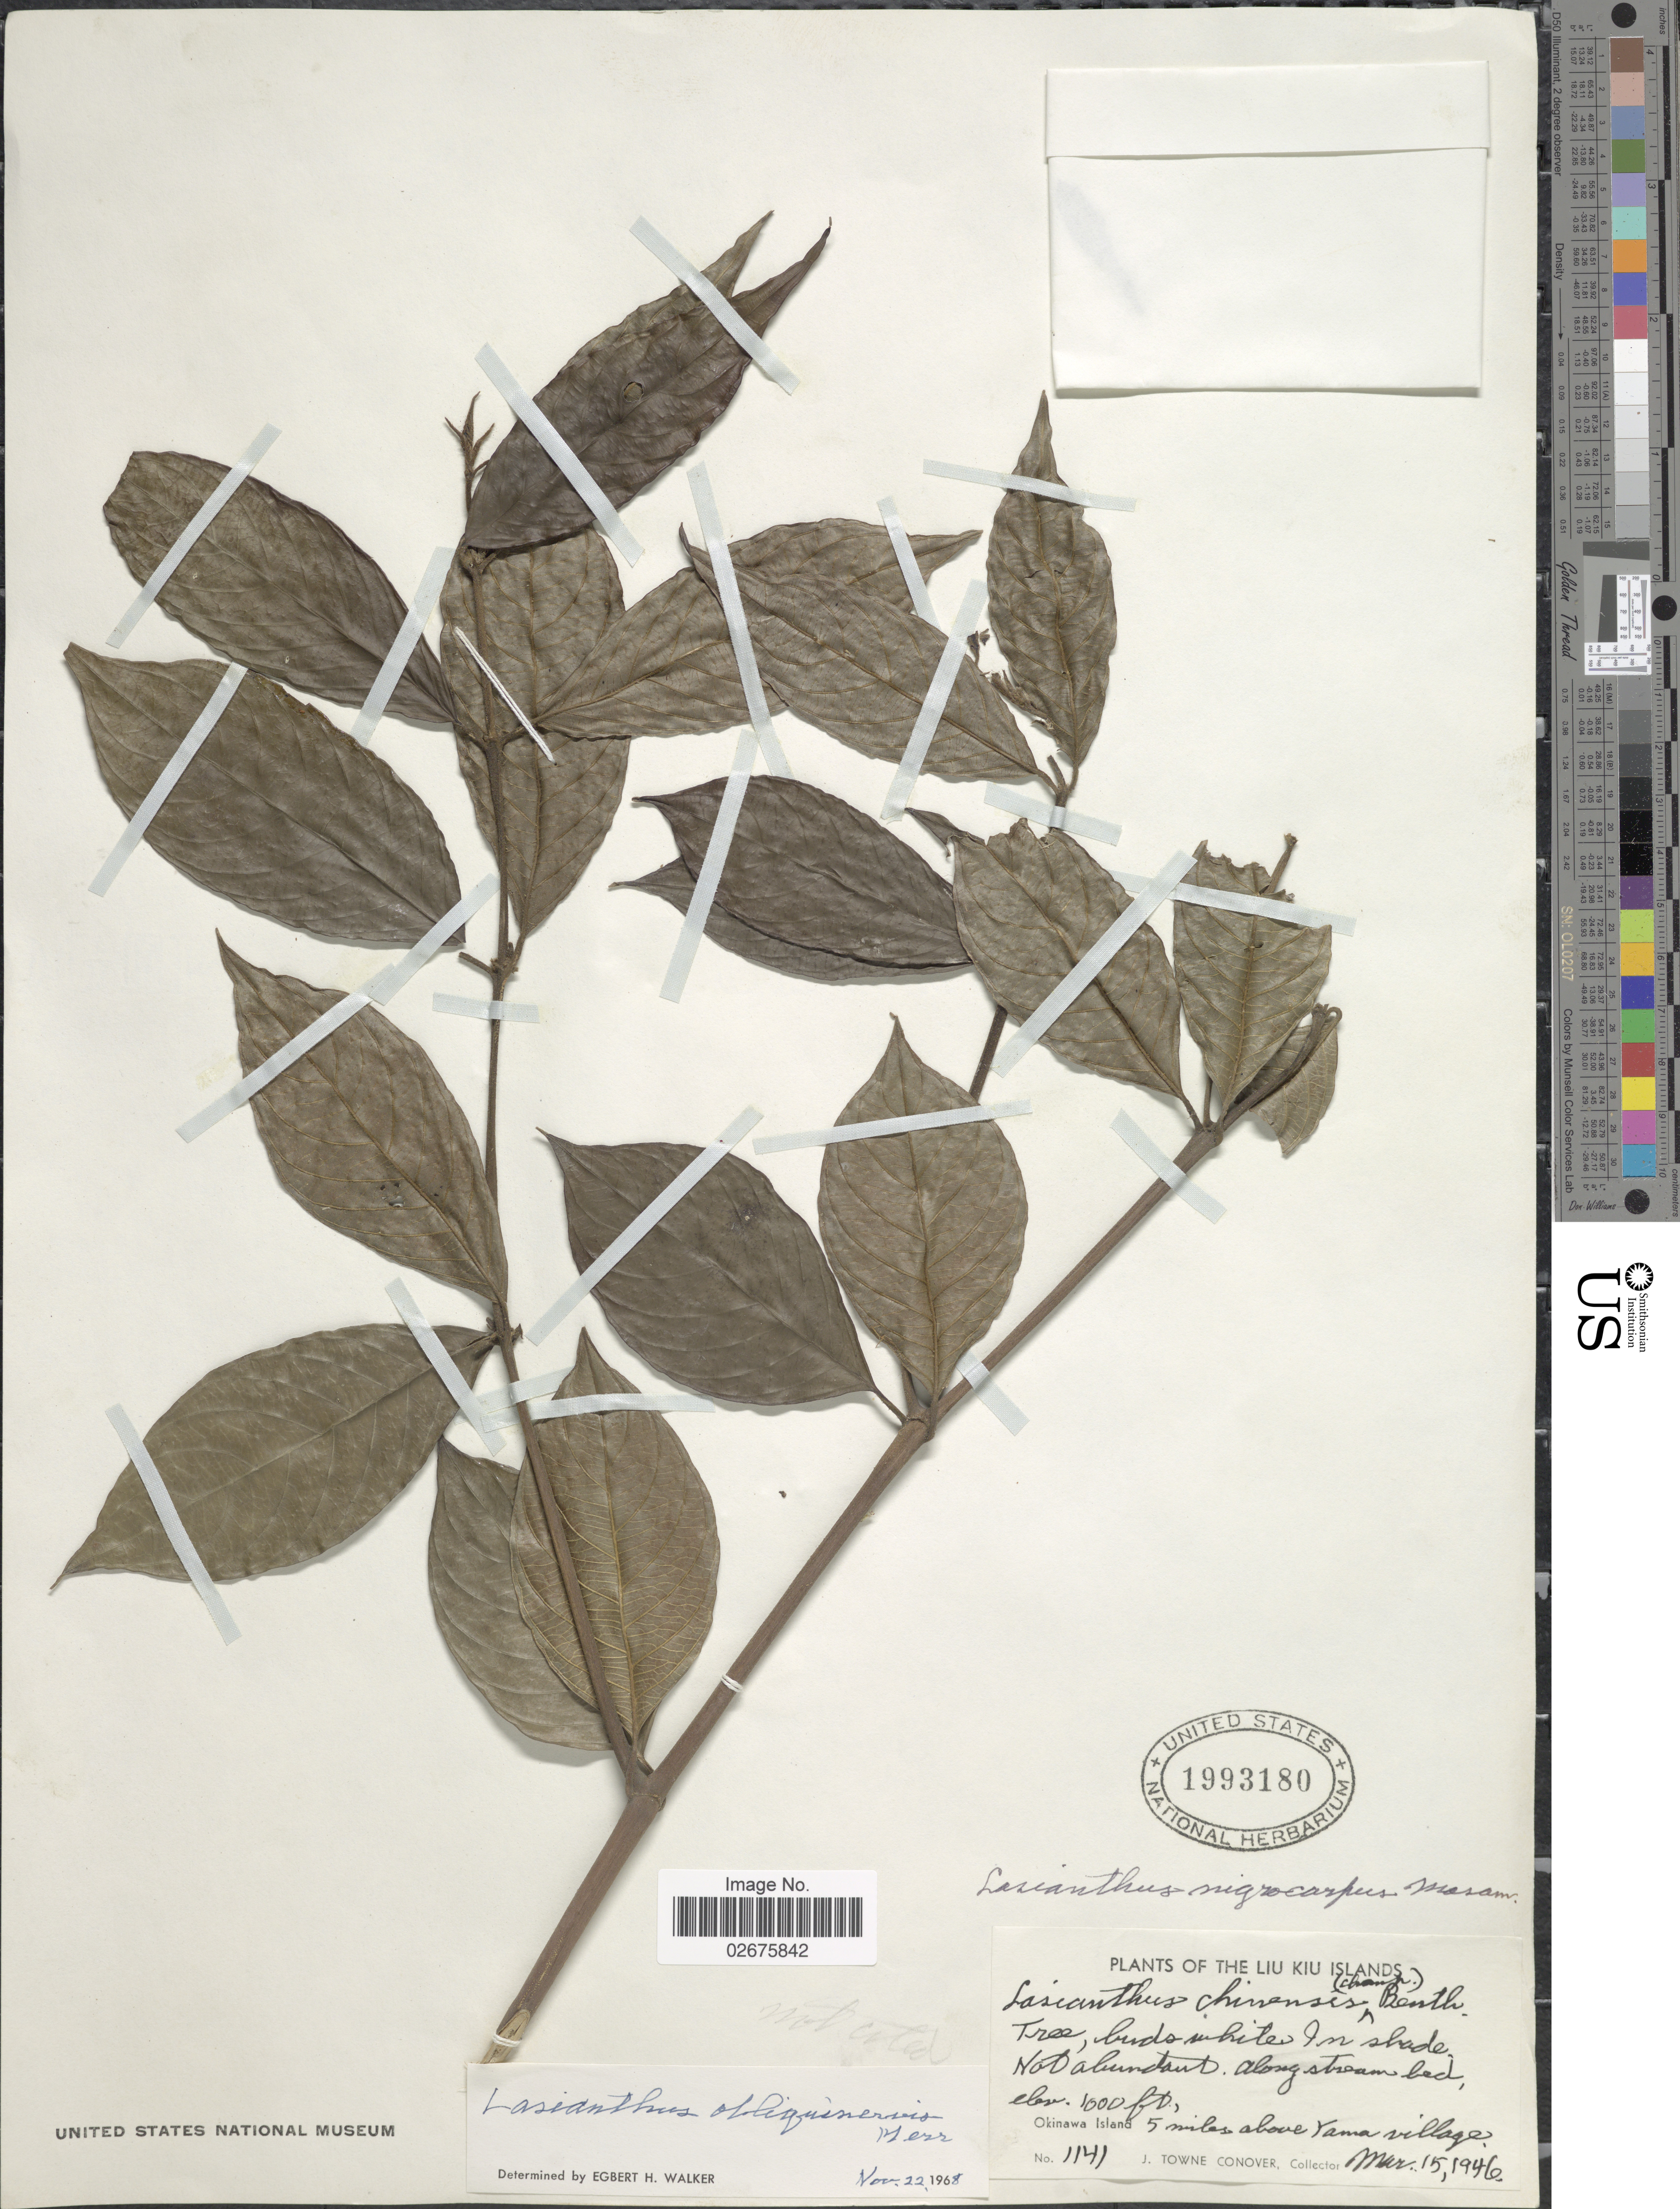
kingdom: Plantae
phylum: Tracheophyta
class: Magnoliopsida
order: Gentianales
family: Rubiaceae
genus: Lasianthus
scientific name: Lasianthus verticillatus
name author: (Lour.) Merr.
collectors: J. T. Conover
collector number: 1141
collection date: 1946-03-15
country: Japan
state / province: Okinawa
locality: The Liu Kiu Islands, Along stream bed, Okinawa Island 5 miles above Yama village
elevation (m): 305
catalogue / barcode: US 1993180